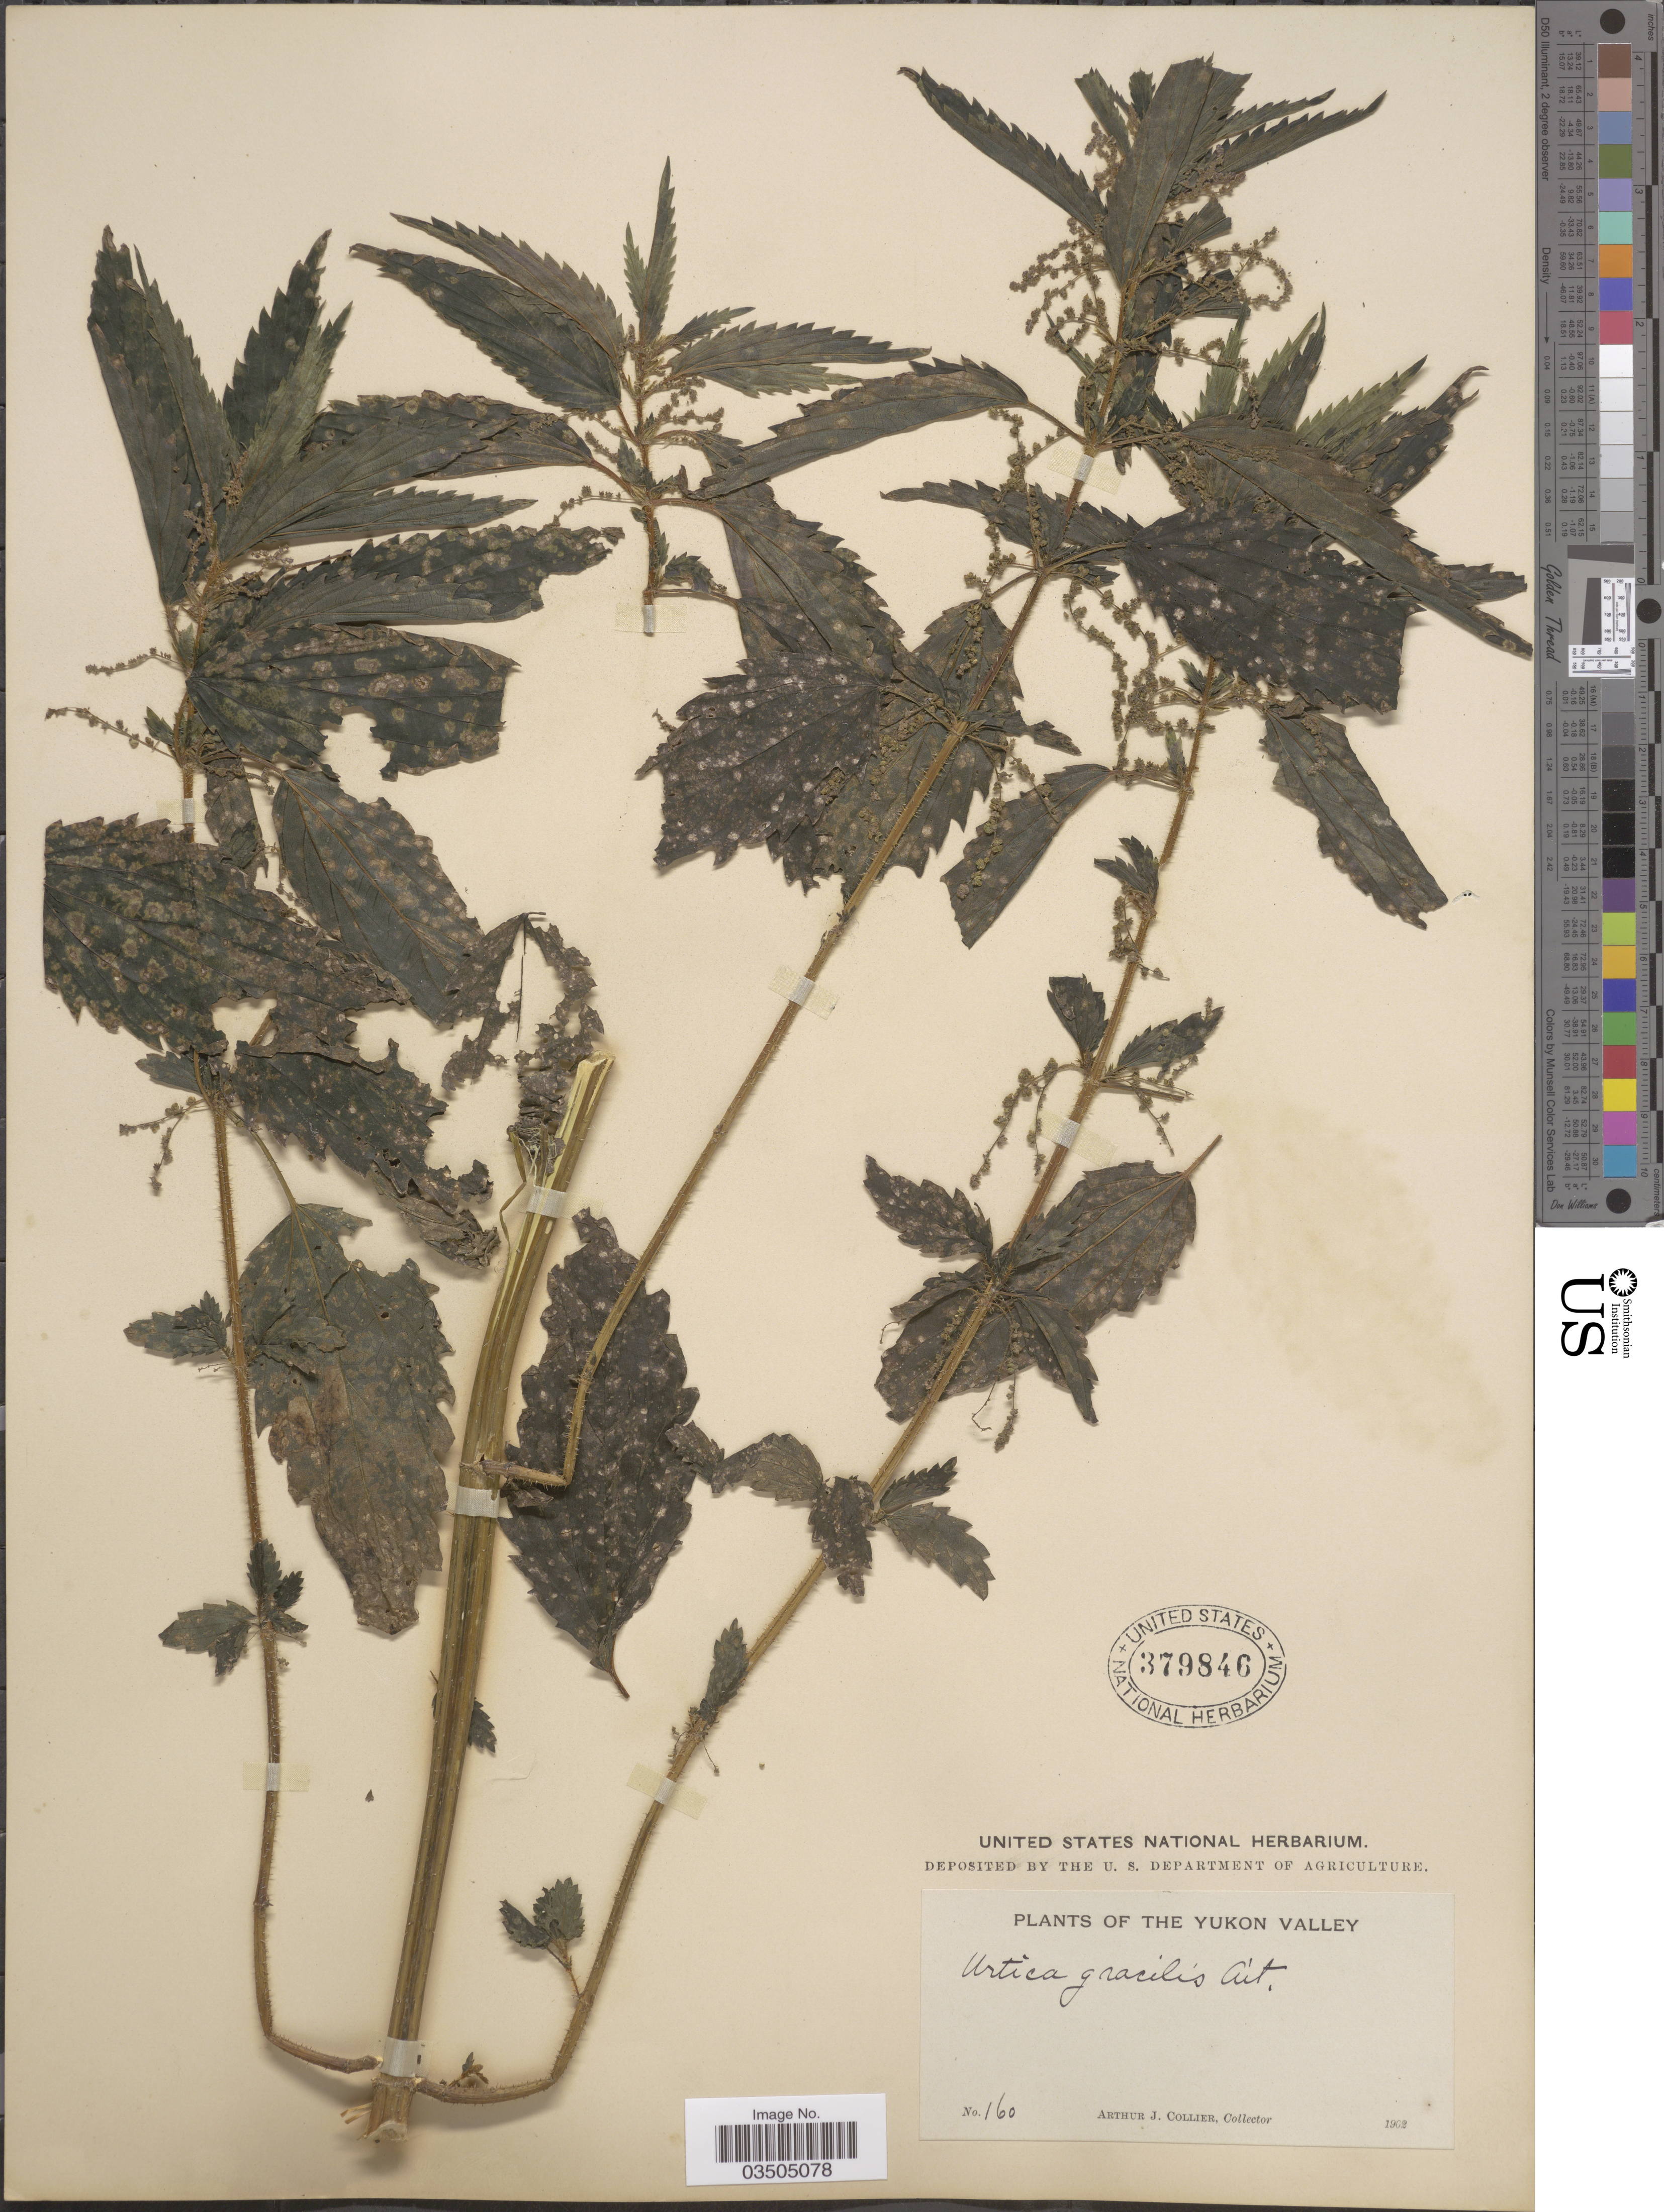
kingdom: Plantae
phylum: Tracheophyta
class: Magnoliopsida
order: Rosales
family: Urticaceae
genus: Urtica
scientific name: Urtica dioica subsp. gracilis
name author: L.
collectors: A. Collier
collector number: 160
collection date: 1902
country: Canada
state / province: Yukon Territory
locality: The Yukon Valley.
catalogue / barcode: US 379846